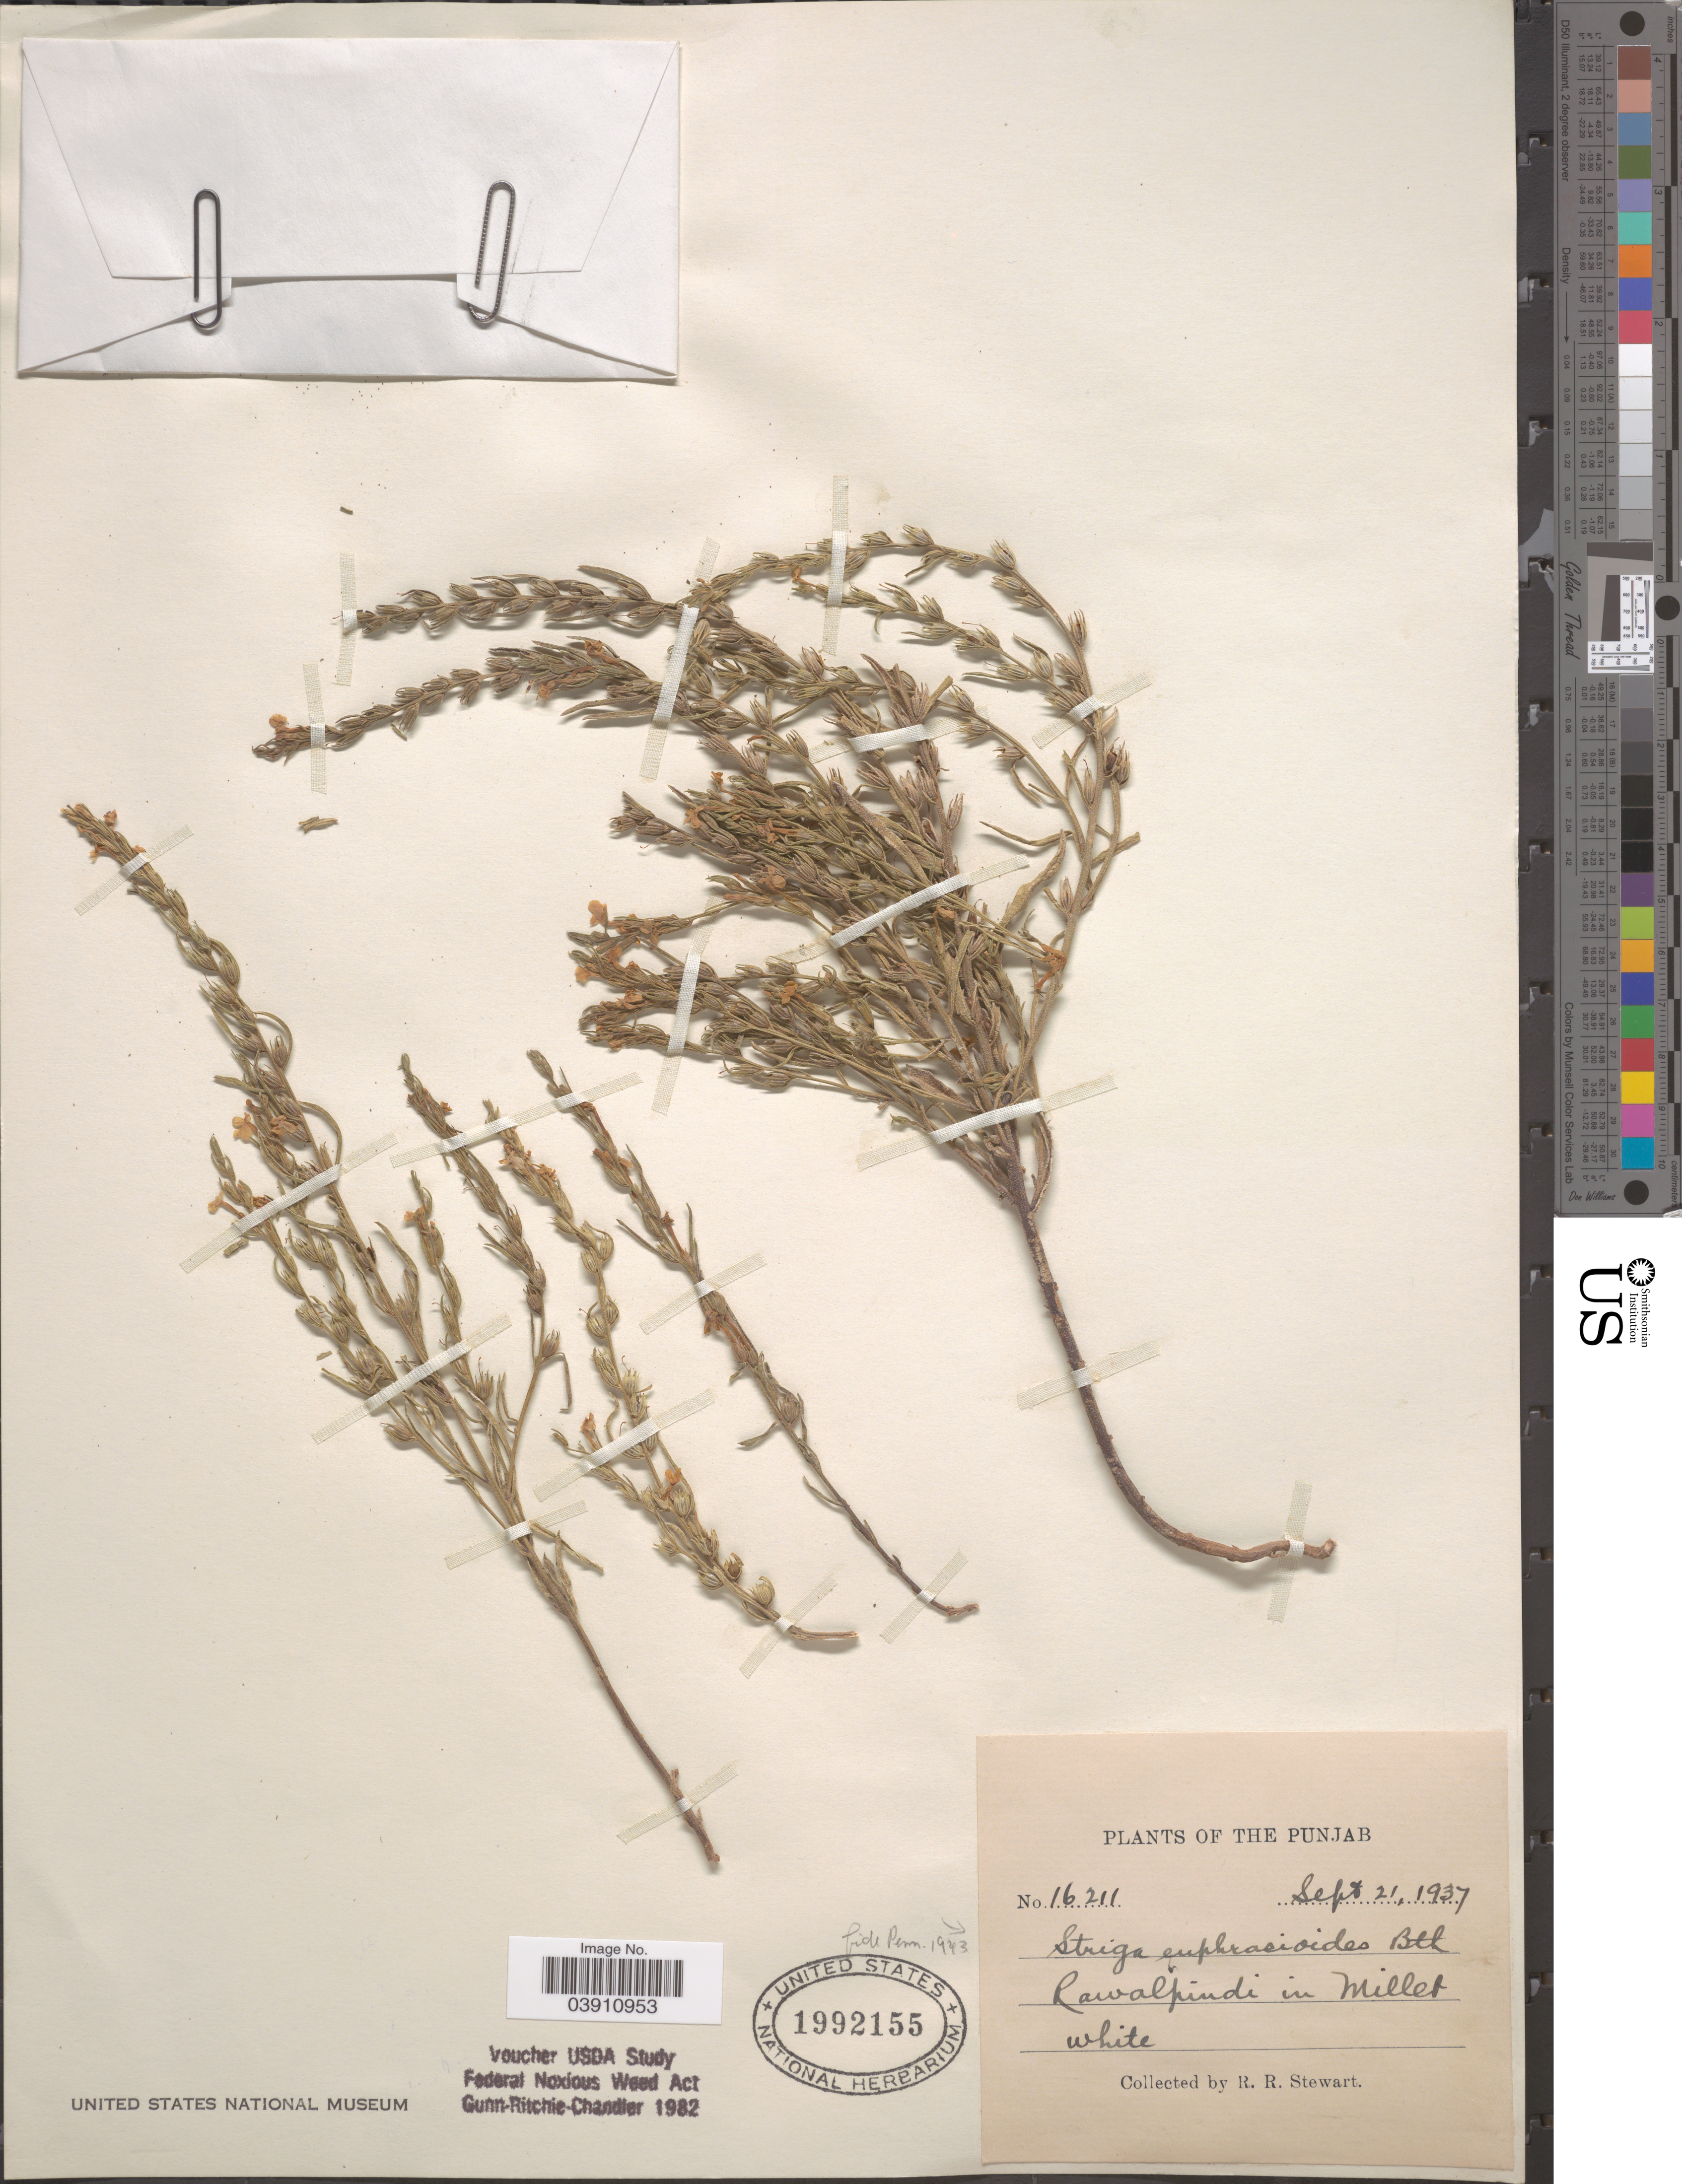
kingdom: Plantae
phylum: Tracheophyta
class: Magnoliopsida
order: Lamiales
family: Orobanchaceae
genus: Striga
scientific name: Striga euphrasioides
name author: Benth.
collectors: R. Stewart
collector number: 16211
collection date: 1937-09-21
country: Pakistan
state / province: Punjab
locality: Rawalpindi in Millet.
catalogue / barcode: US 1992155